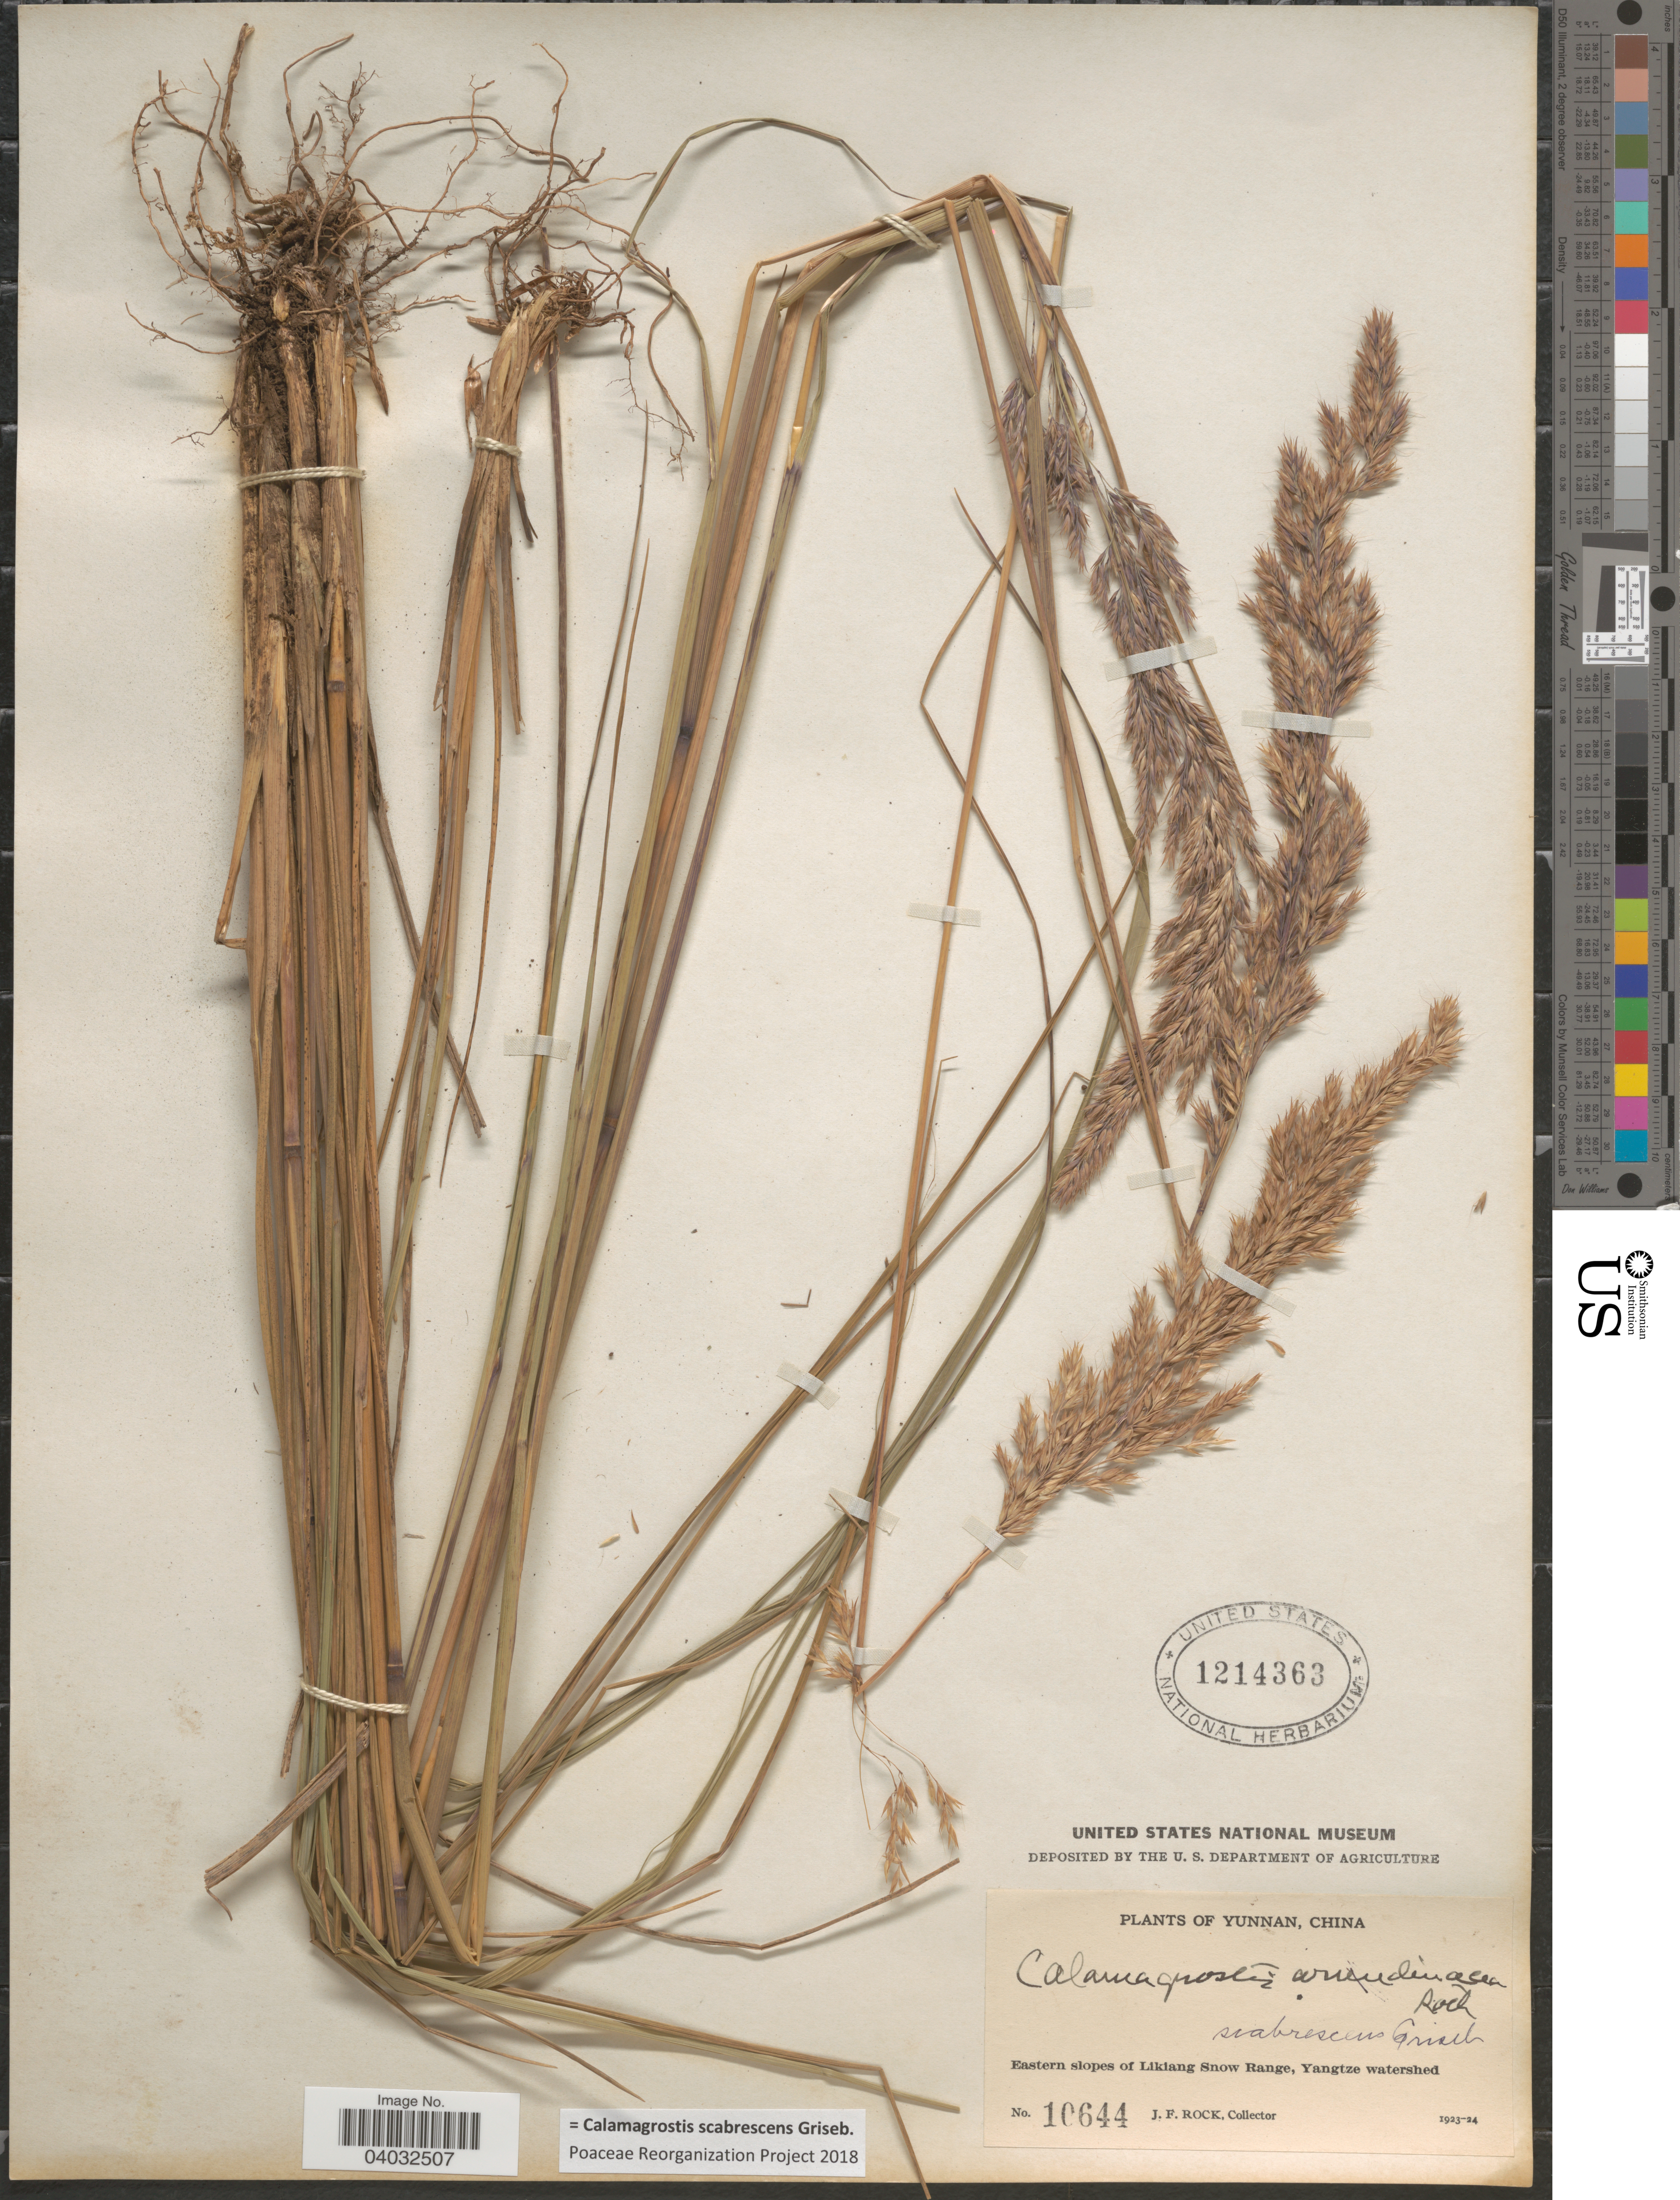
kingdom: Plantae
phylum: Tracheophyta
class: Liliopsida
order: Poales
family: Poaceae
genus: Calamagrostis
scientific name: Calamagrostis scabrescens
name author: Griseb.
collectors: J. Rock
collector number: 10644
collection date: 1923/1924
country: China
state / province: Yunnan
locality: Eastern slopes of Likiang Snow Range, Yangtze watershed.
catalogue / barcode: US 1214363